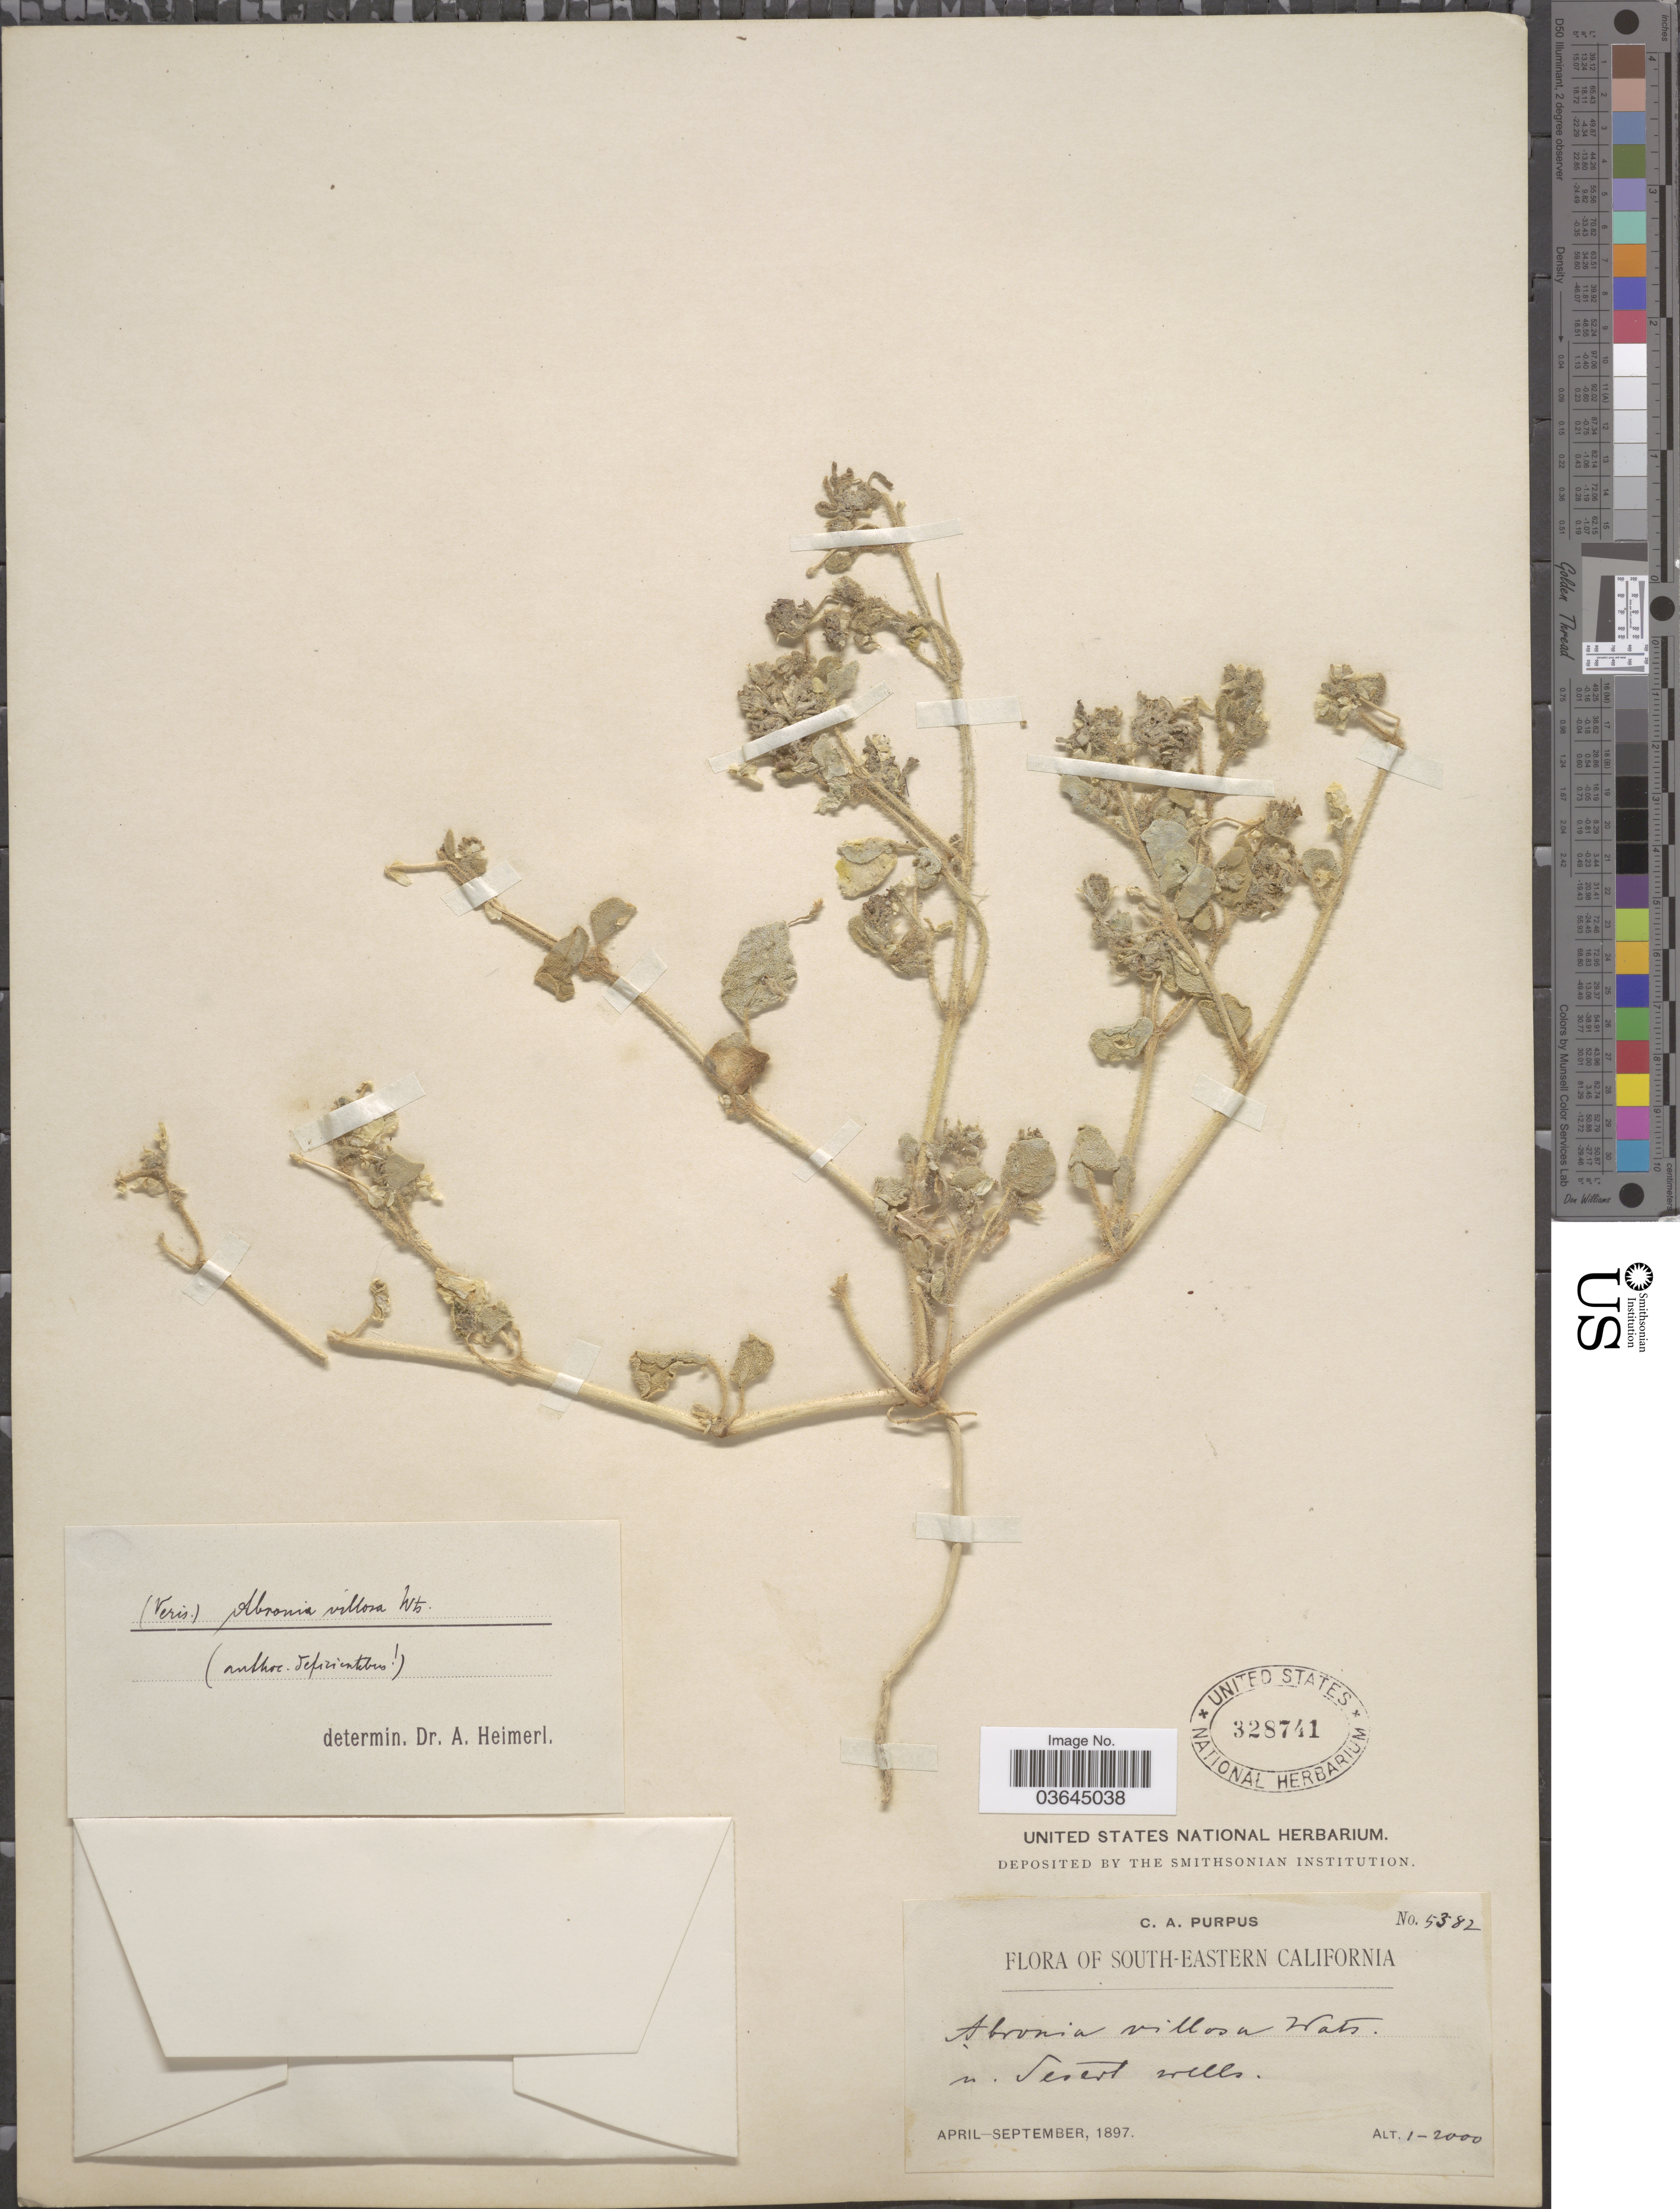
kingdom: Plantae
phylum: Tracheophyta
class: Magnoliopsida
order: Caryophyllales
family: Nyctaginaceae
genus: Abronia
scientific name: Abronia villosa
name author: S. Watson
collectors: C. A. Purpus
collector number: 5382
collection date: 1897-04/1897-09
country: United States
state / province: California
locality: South-eastern California. N. desert wells.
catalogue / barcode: US 328741